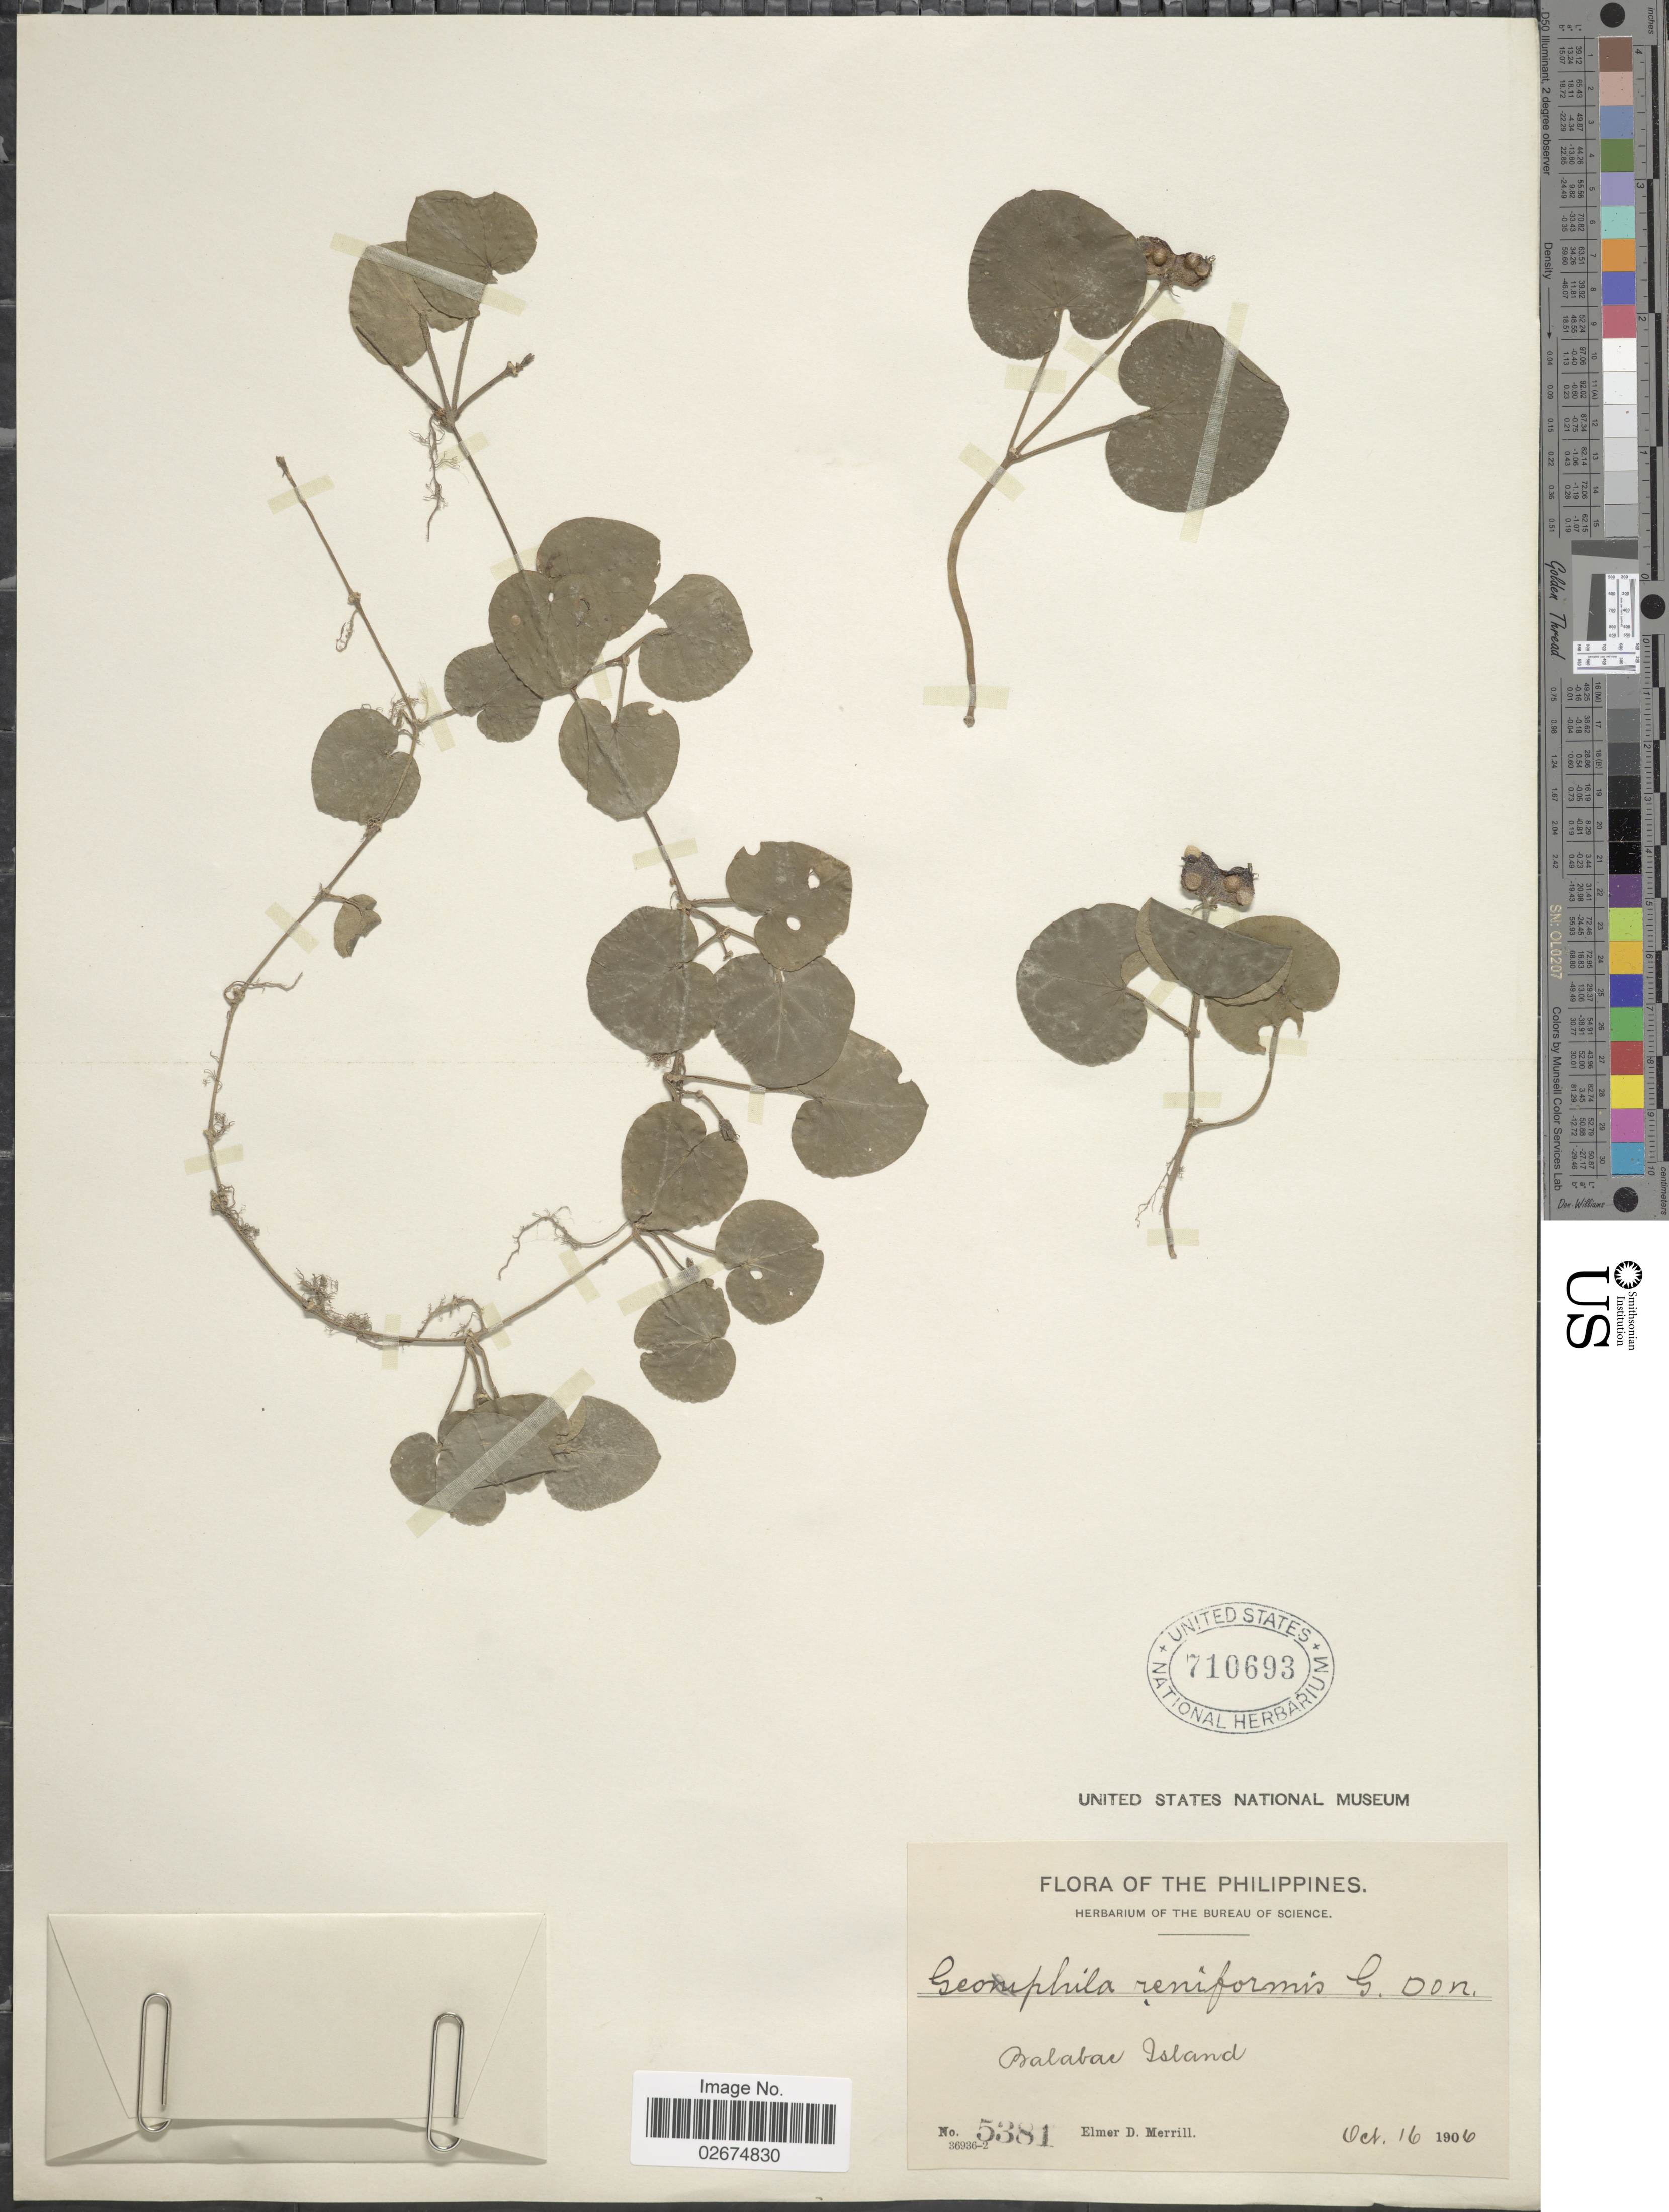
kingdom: Plantae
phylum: Tracheophyta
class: Magnoliopsida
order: Gentianales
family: Rubiaceae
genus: Carinta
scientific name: Carinta repens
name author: (L.) L.B. Sm. & Downs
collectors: E. D. Merrill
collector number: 5381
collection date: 1906-10-16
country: Philippines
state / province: Mimaropa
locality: Balabac Island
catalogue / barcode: US 710693